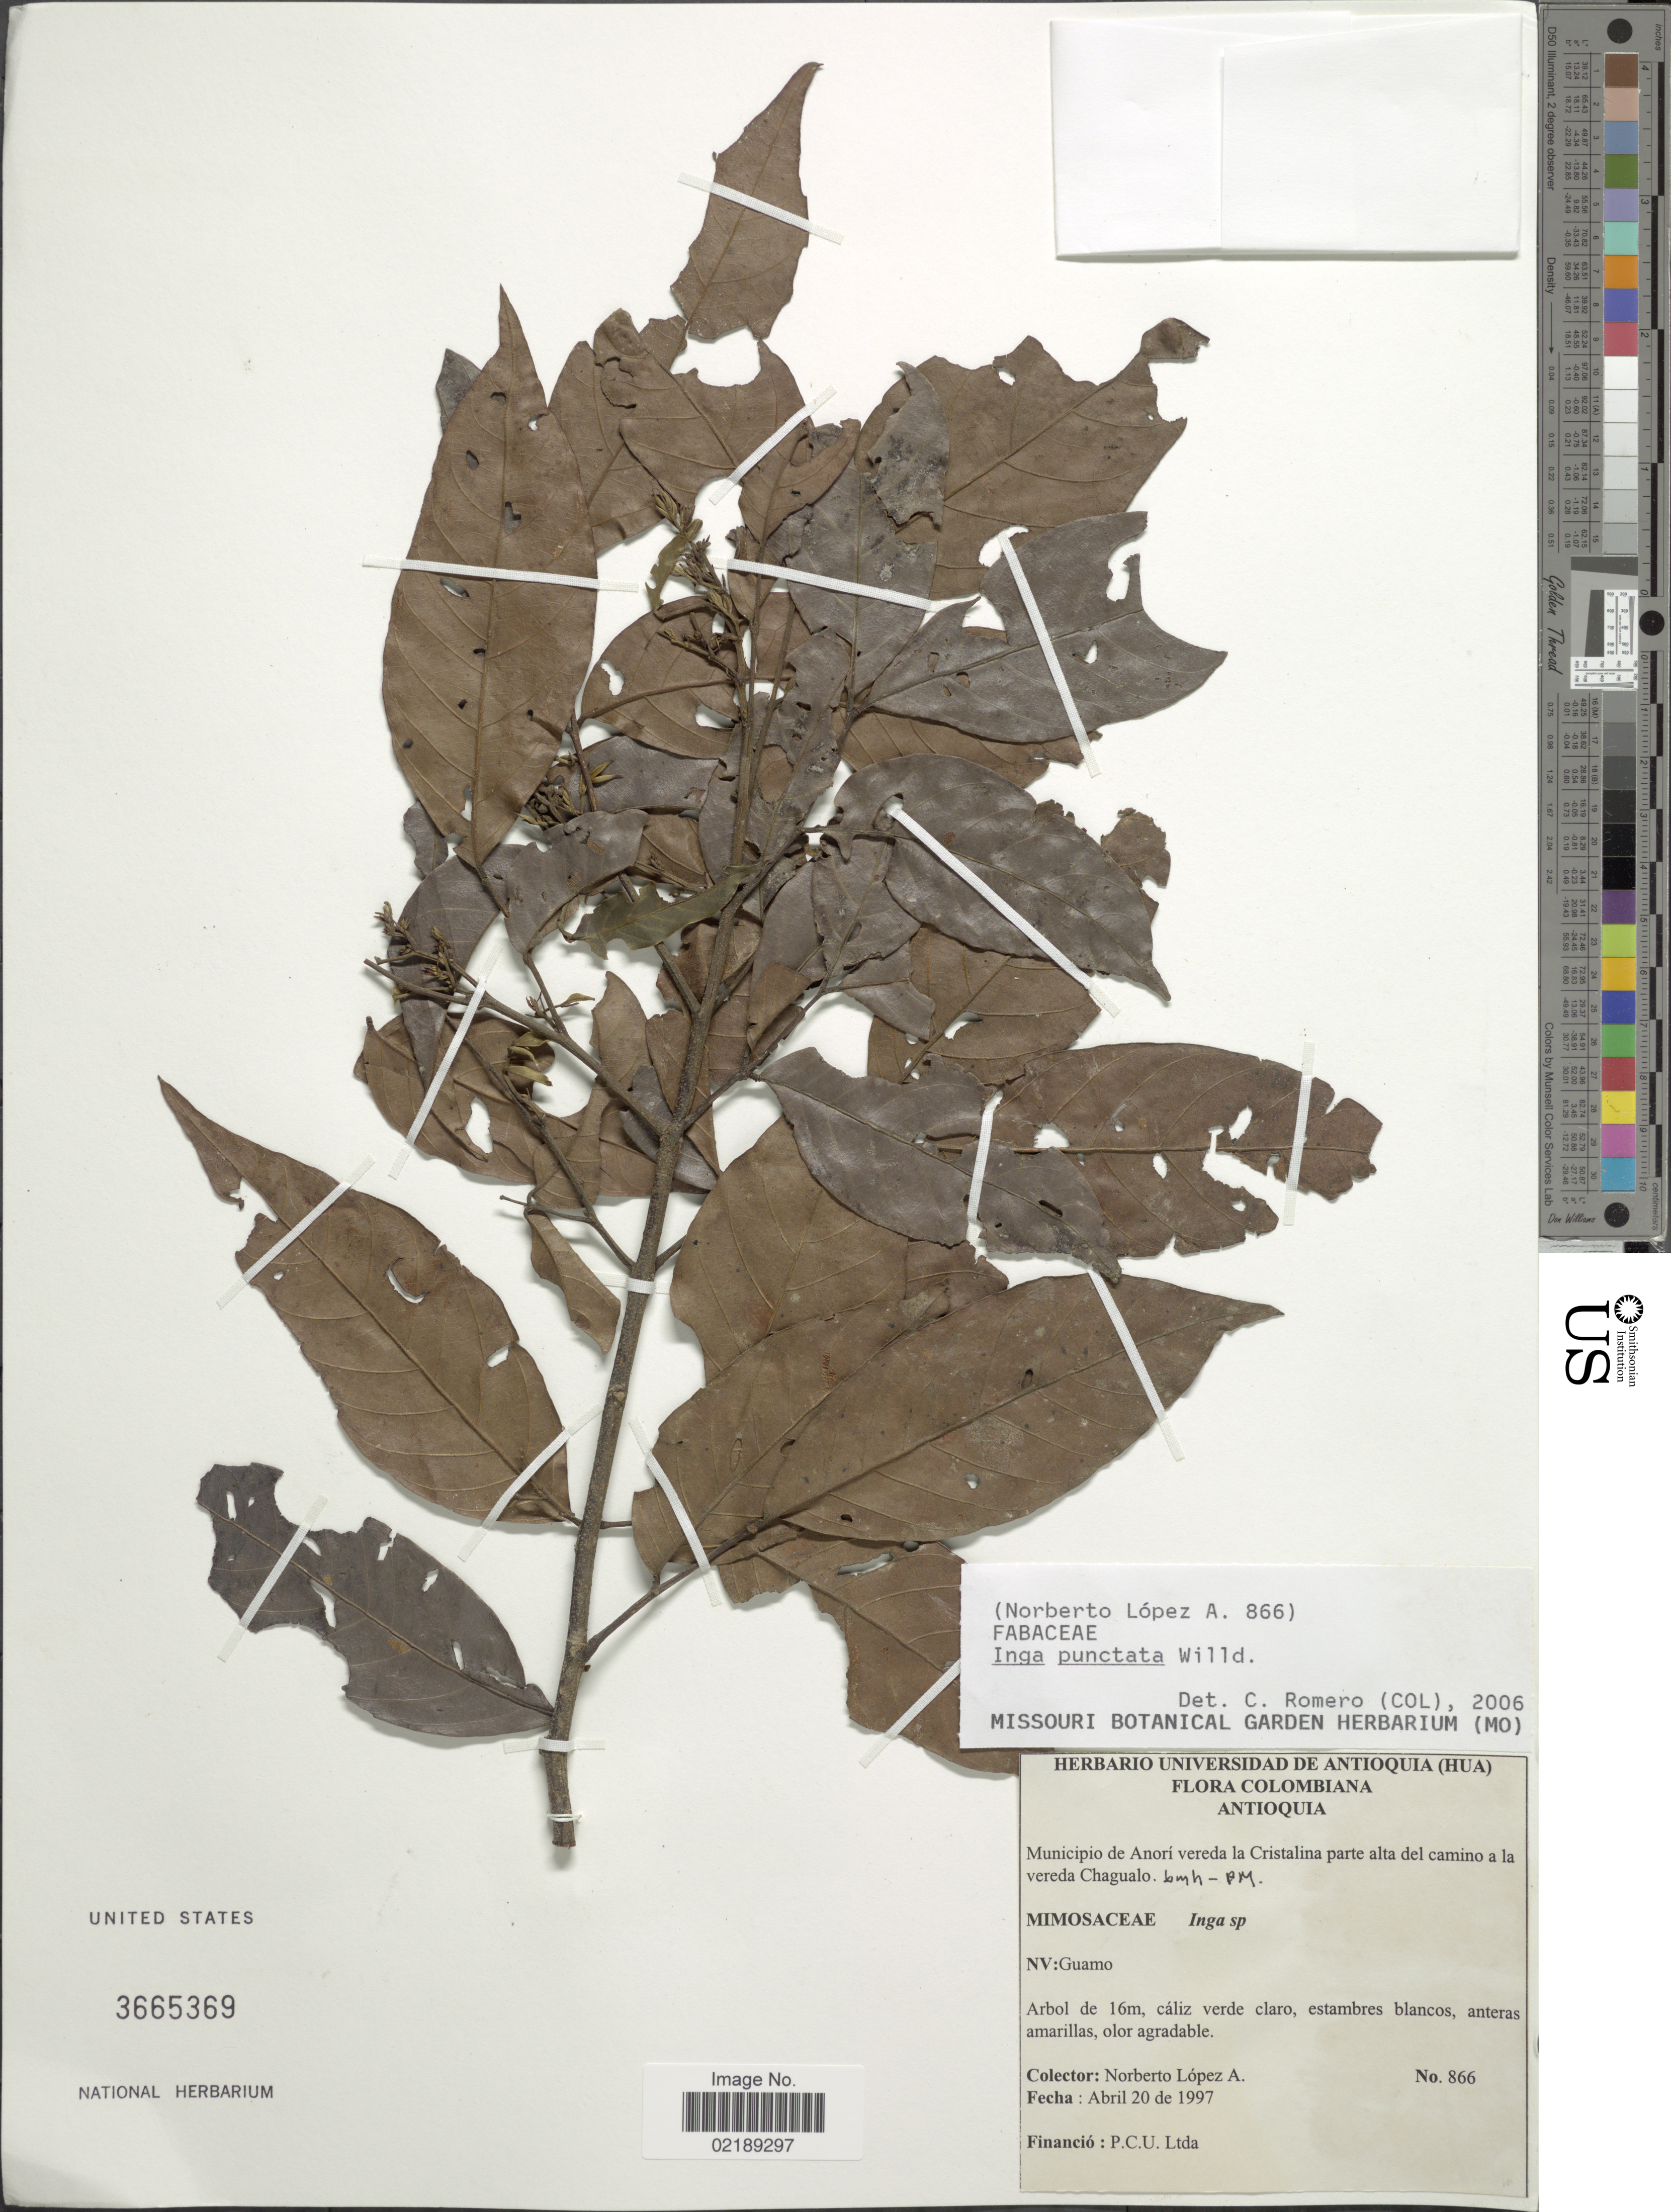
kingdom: Plantae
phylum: Tracheophyta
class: Magnoliopsida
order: Fabales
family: Fabaceae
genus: Inga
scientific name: Inga punctata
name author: Willd.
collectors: N. López A.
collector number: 866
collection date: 1997-04-20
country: Colombia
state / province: Antioquia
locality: Municipio de Anori vereda la Cristalina parte alta del camino a la vereda Chagualo.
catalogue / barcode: US 3665369